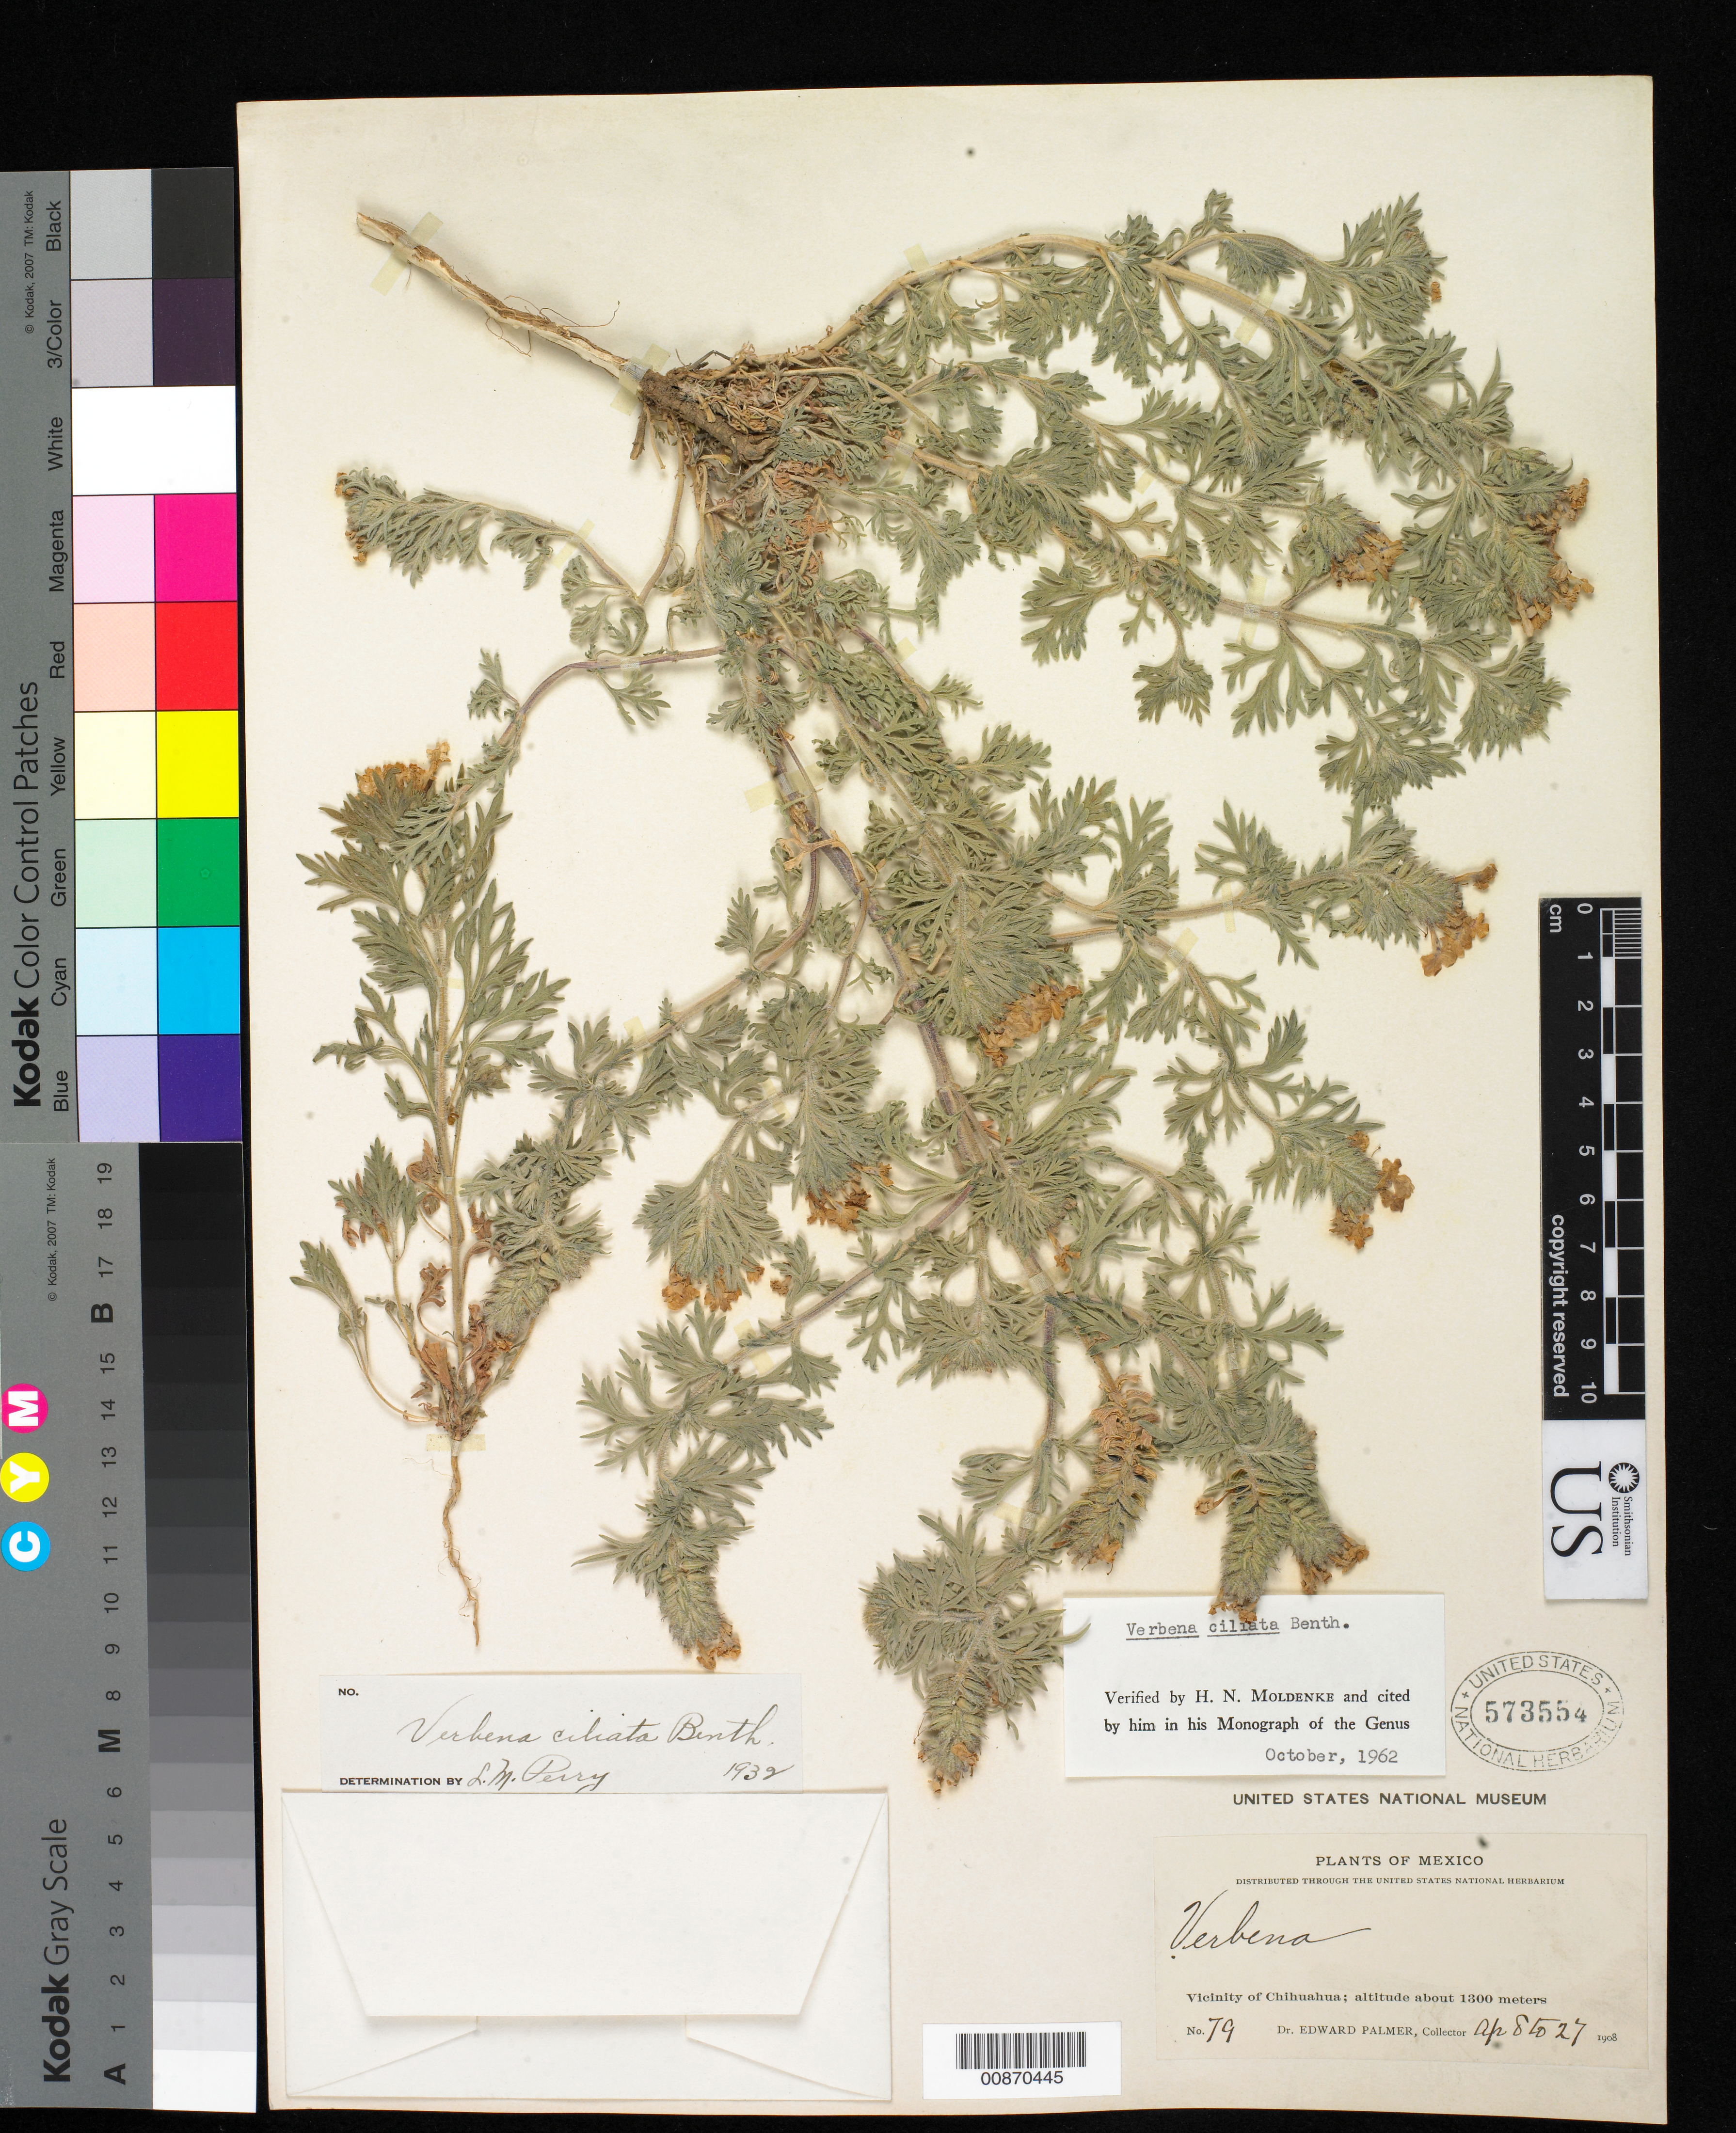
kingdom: Plantae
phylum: Tracheophyta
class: Magnoliopsida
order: Lamiales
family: Verbenaceae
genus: Verbena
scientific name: Verbena ciliata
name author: Benth.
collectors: E. Palmer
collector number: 79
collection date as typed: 08 Apr 1908 to 27 Apr 1908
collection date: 1908-04-08/1908-04-27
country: Mexico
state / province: Chihuahua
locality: Vicinity of Chihuahua.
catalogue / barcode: US 573554